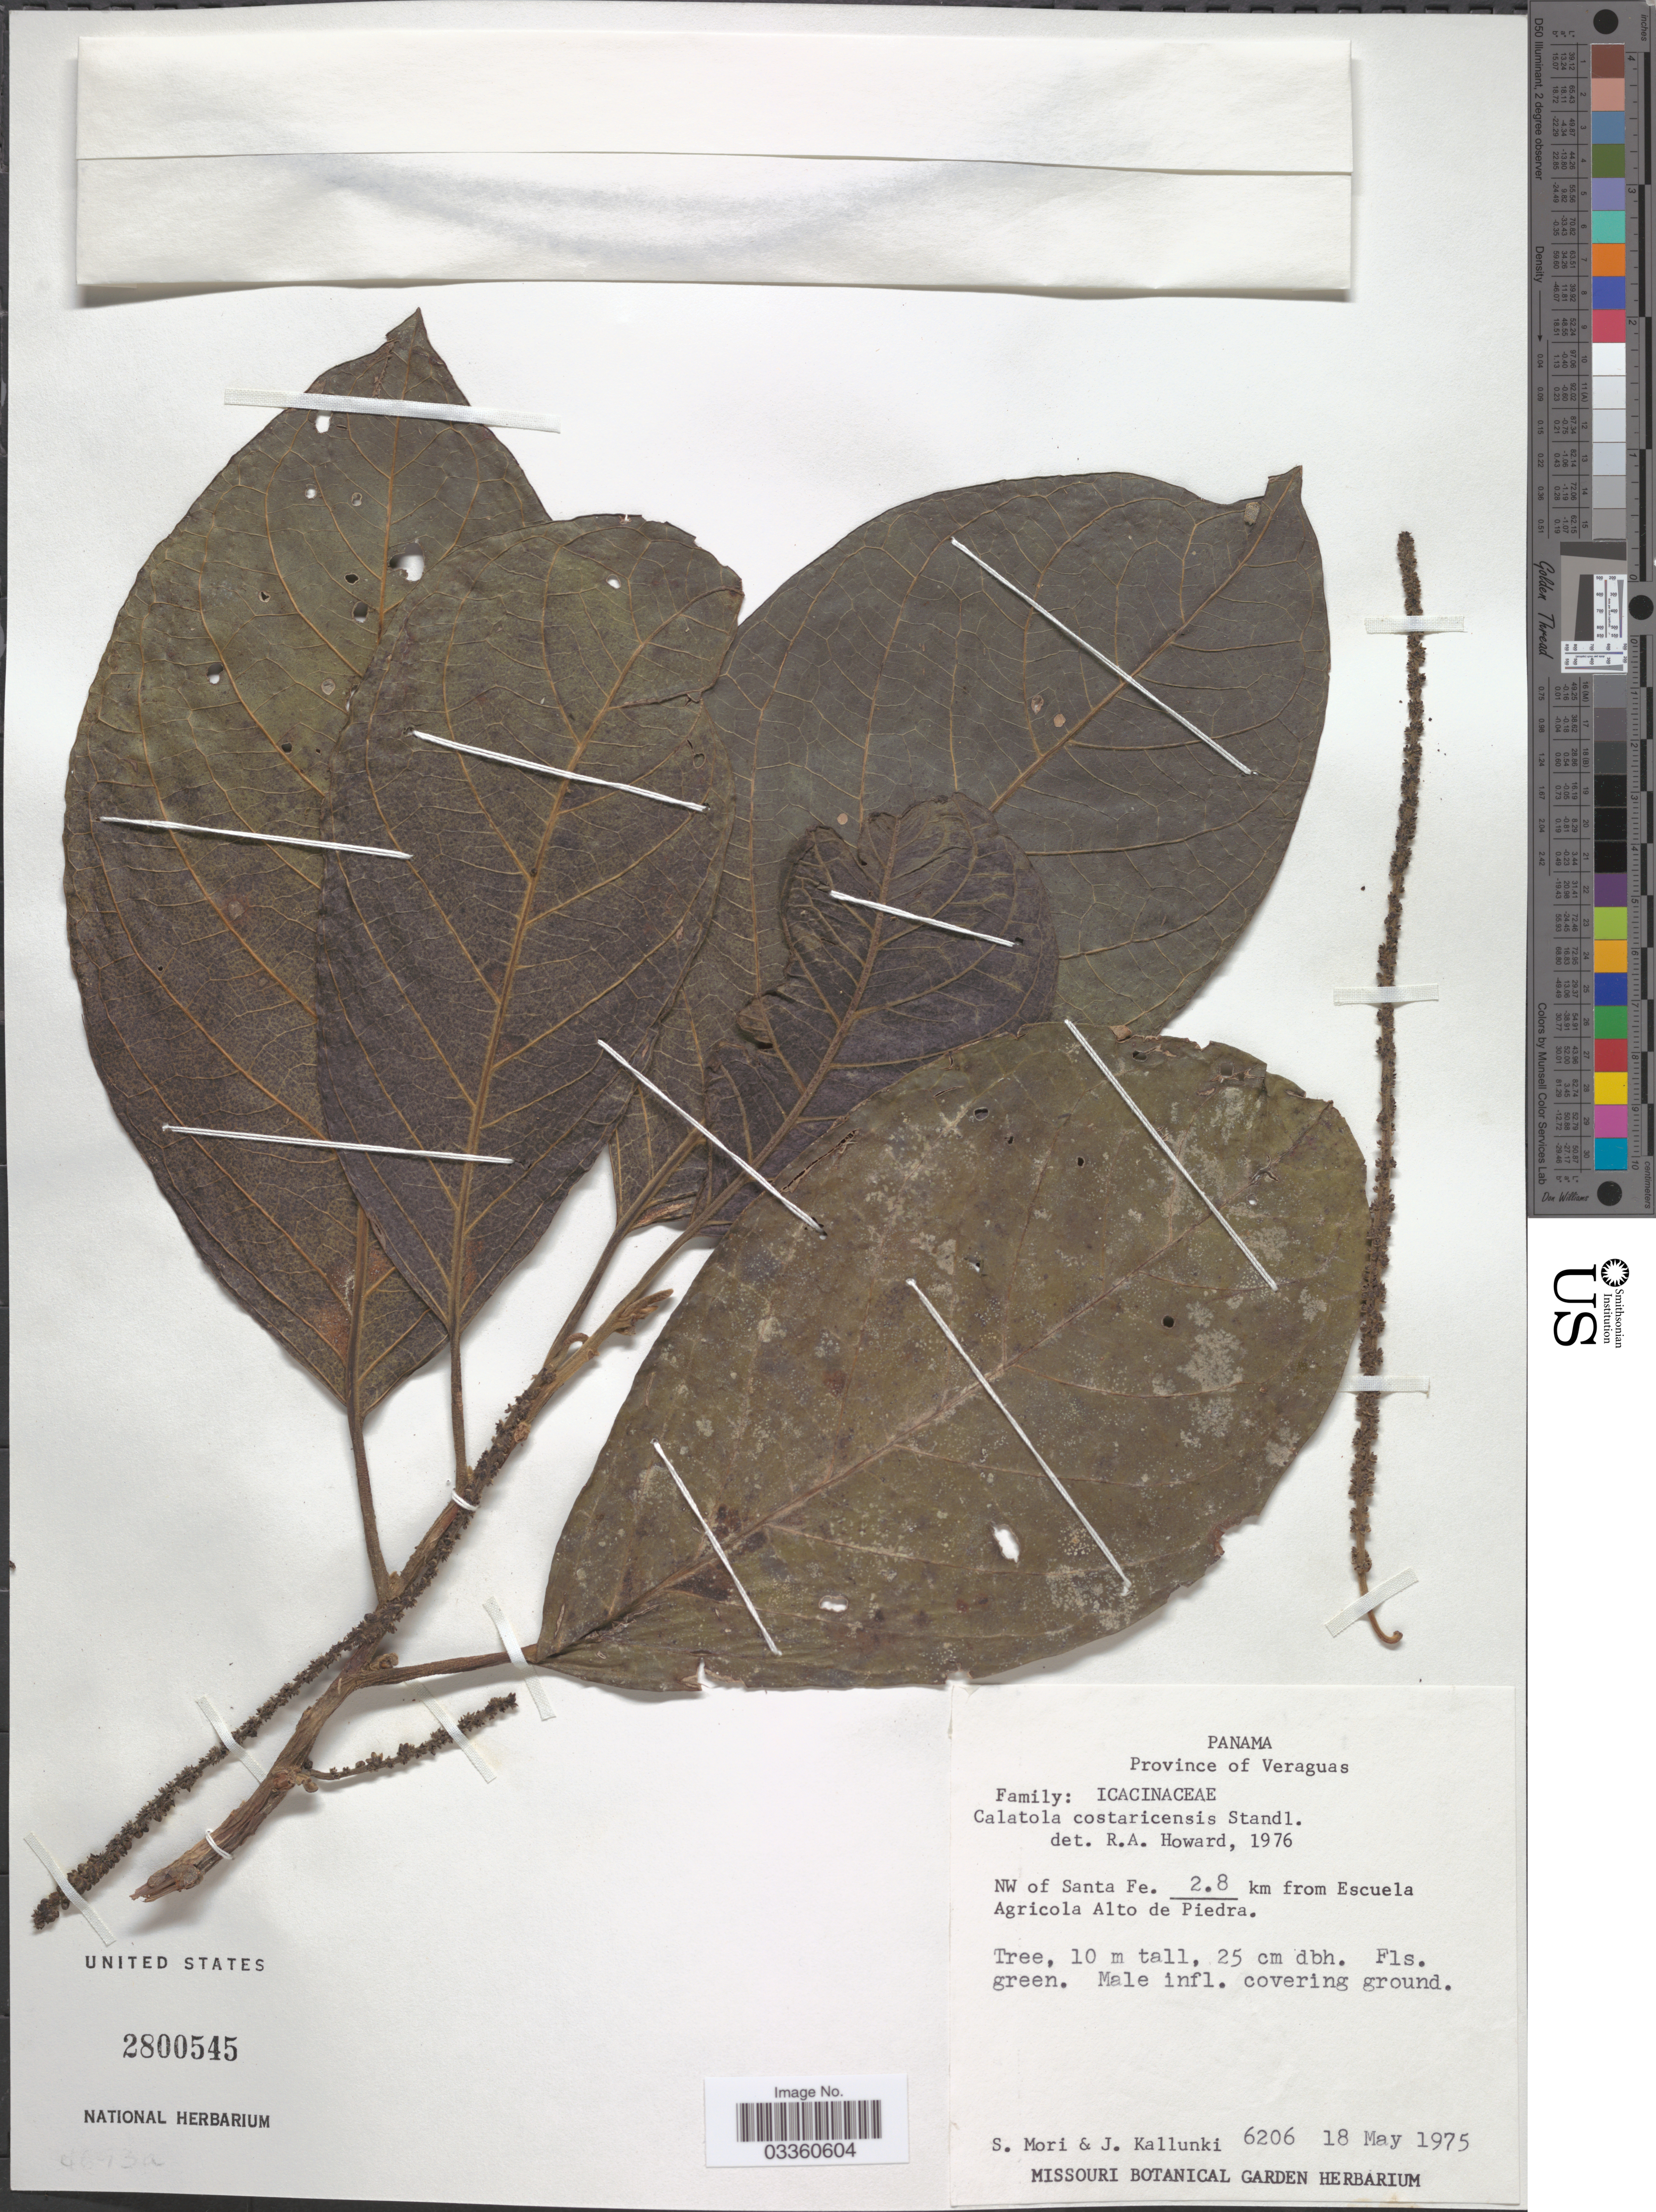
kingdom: Plantae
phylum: Tracheophyta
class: Magnoliopsida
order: Metteniusales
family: Metteniusaceae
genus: Calatola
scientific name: Calatola costaricensis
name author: Standl.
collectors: S. Mori & J. Kallunki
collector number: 6206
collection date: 1975-05-18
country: Panama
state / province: Veraguas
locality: NW of Santa Fe. 2.8 km from Escuela Agricola Alto de Piedra.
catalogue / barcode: US 2800545